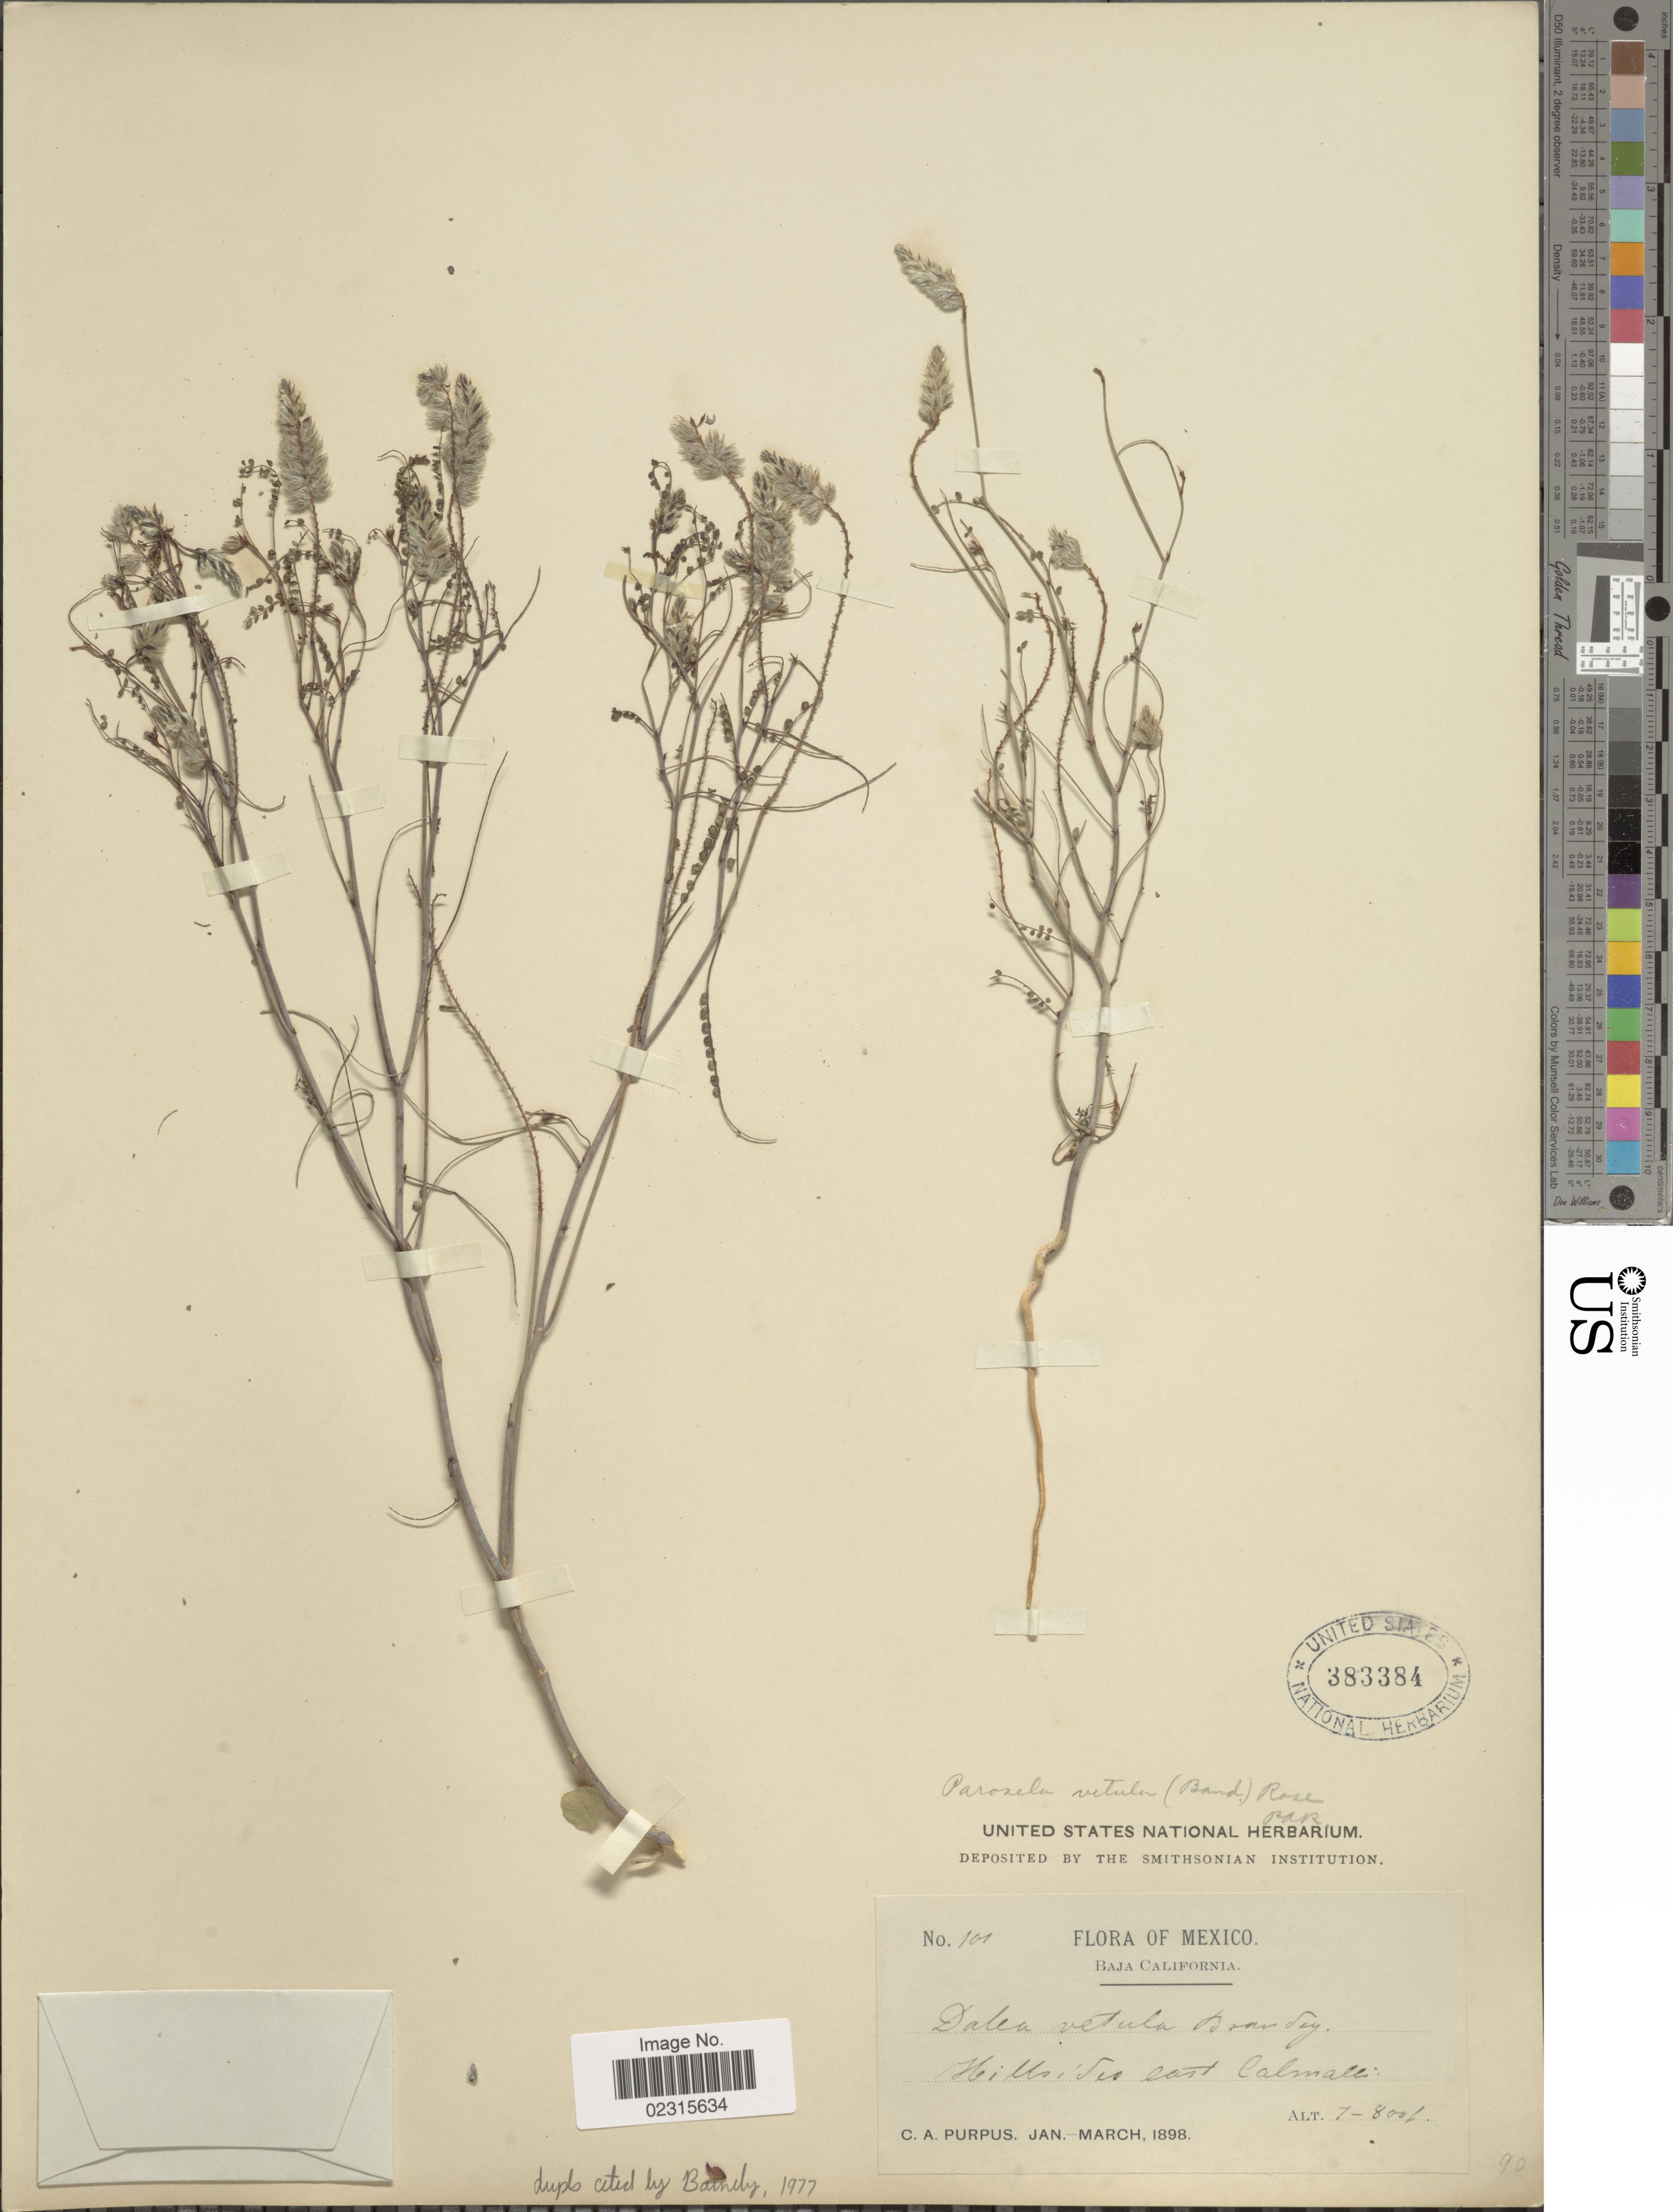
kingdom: Plantae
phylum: Tracheophyta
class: Magnoliopsida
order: Fabales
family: Fabaceae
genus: Marina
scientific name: Marina vetula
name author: (Brandegee) Barneby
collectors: -- Purpus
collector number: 101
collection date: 1898-01/1898-03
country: Mexico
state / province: Baja California Norte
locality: Baja California, Hillsides east Calmali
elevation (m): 213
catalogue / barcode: US 383384